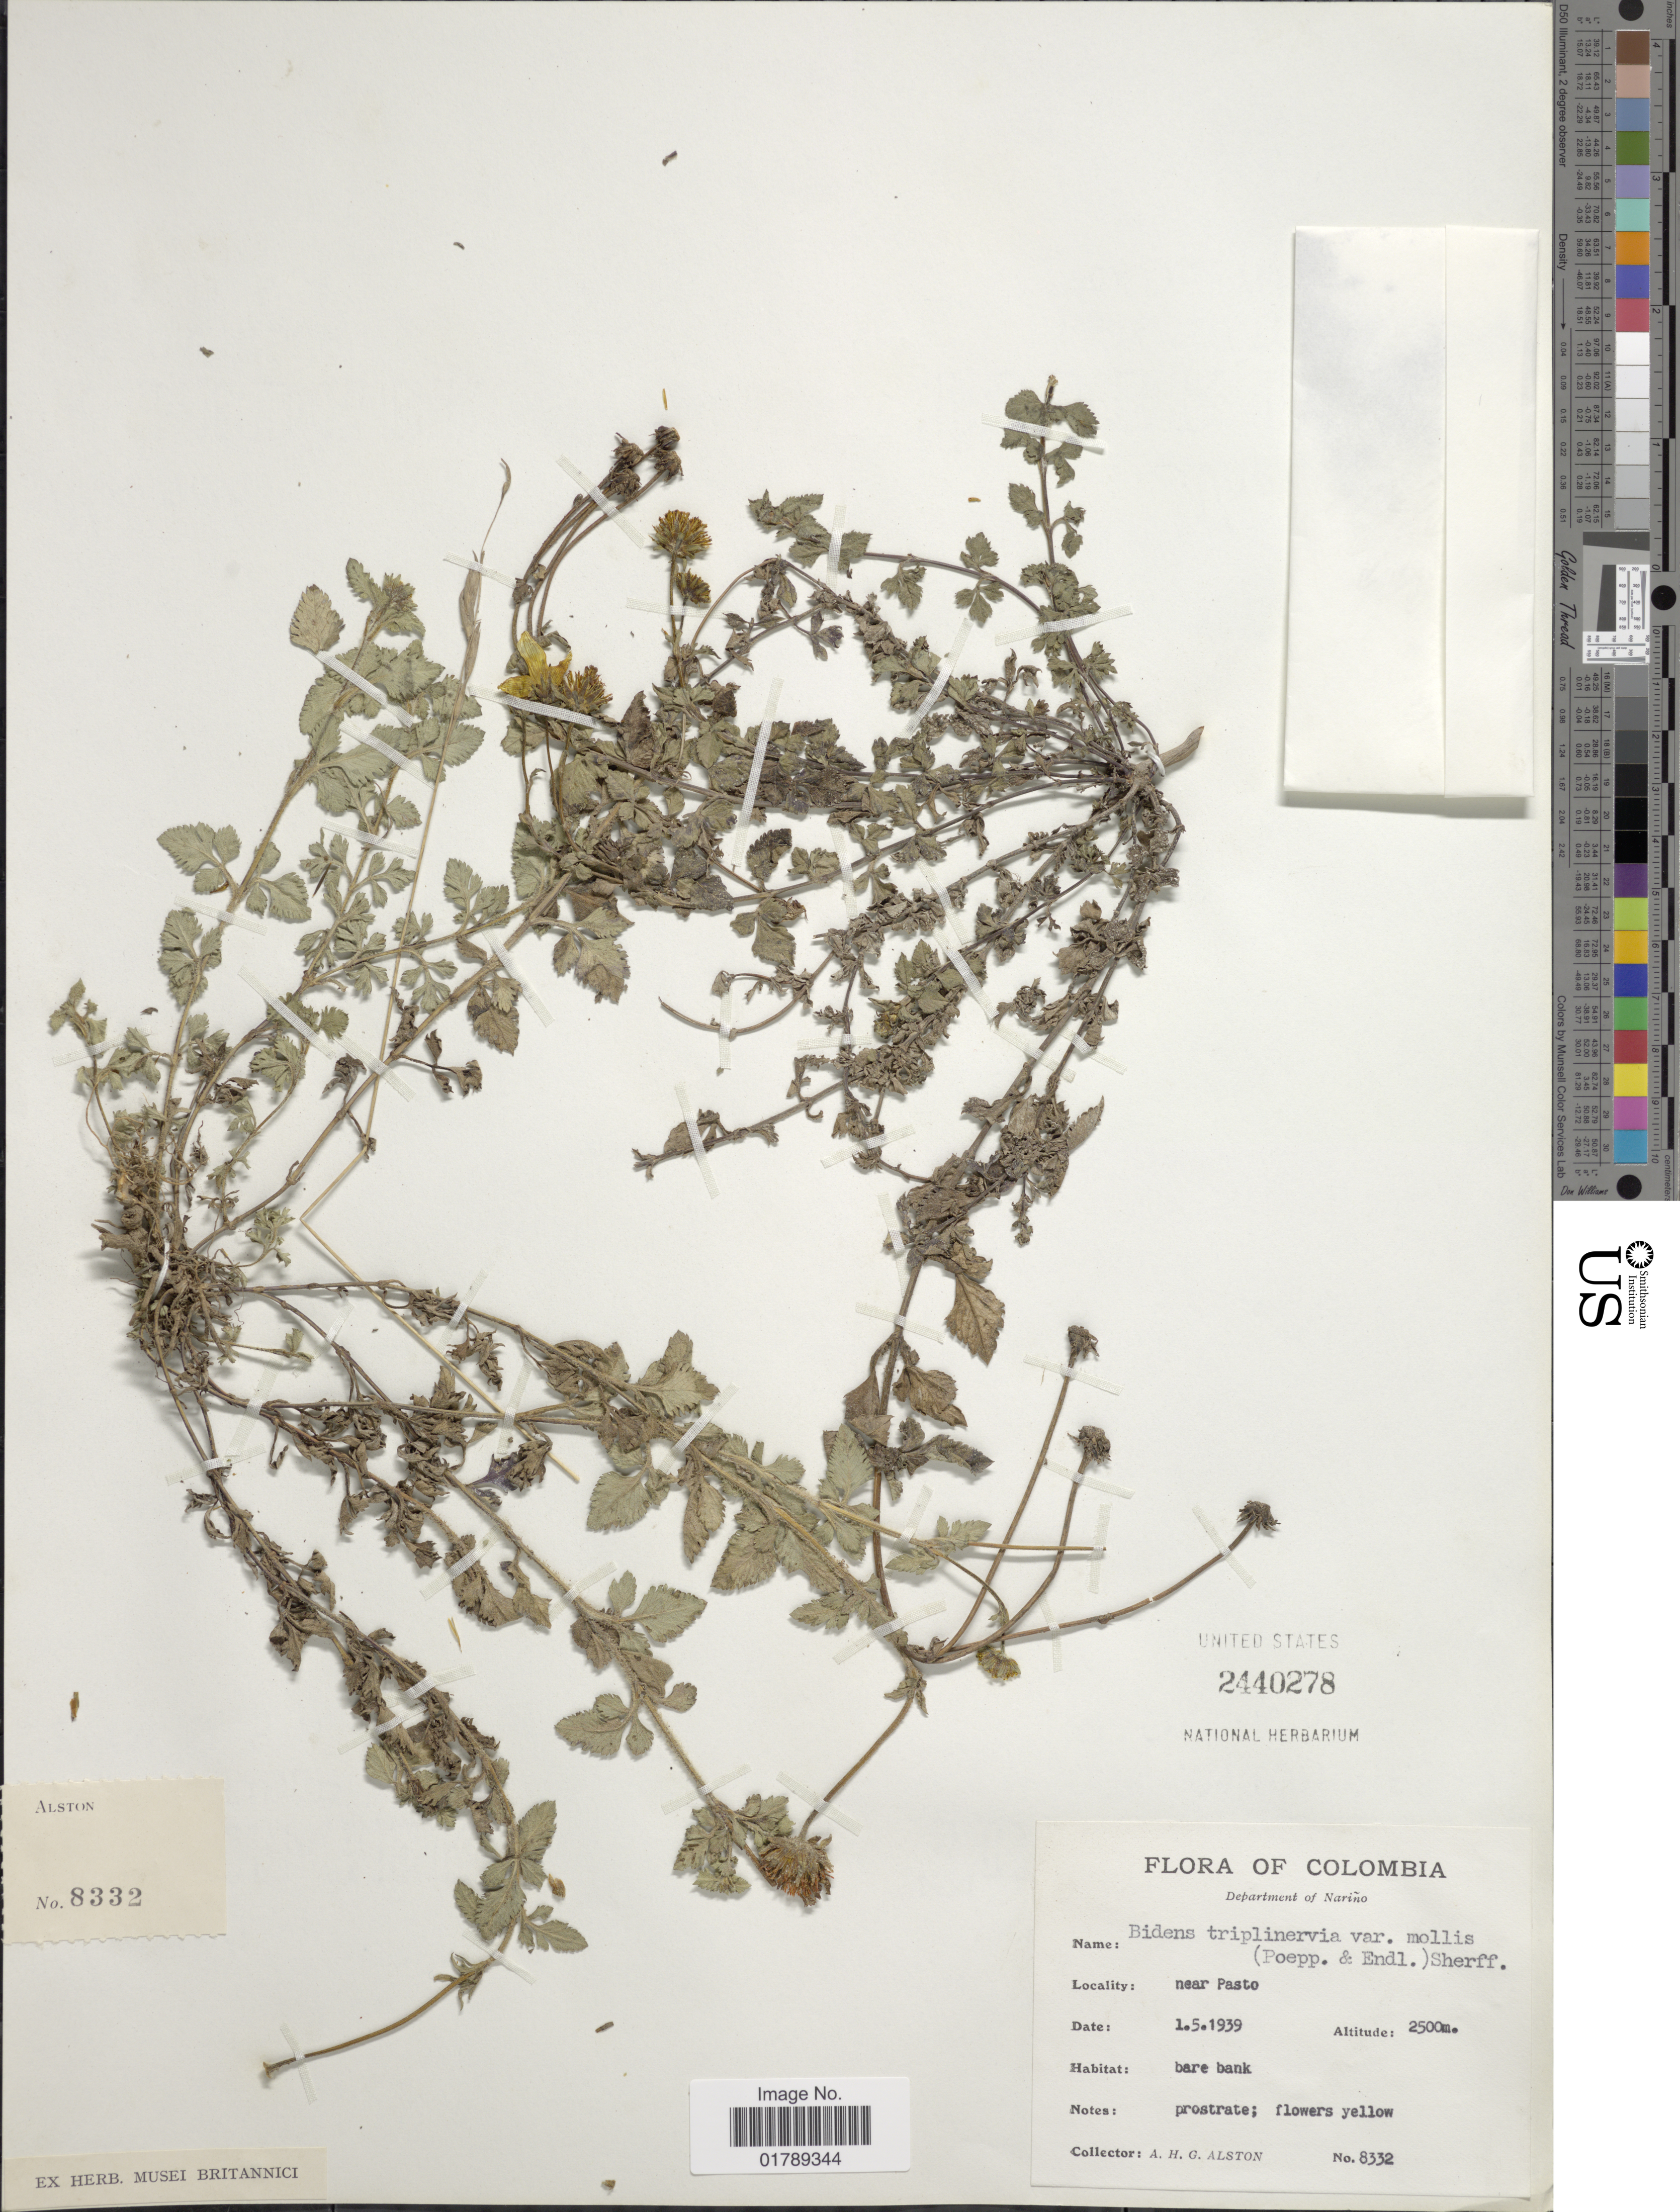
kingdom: Plantae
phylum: Tracheophyta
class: Magnoliopsida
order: Asterales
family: Asteraceae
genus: Bidens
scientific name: Bidens triplinervia var. mollis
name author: (Poepp.) Sherff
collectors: A. H. Alston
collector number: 8332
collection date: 1939-05-01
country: Colombia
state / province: Nariño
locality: Near Pasto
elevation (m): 2500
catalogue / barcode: US 2440278